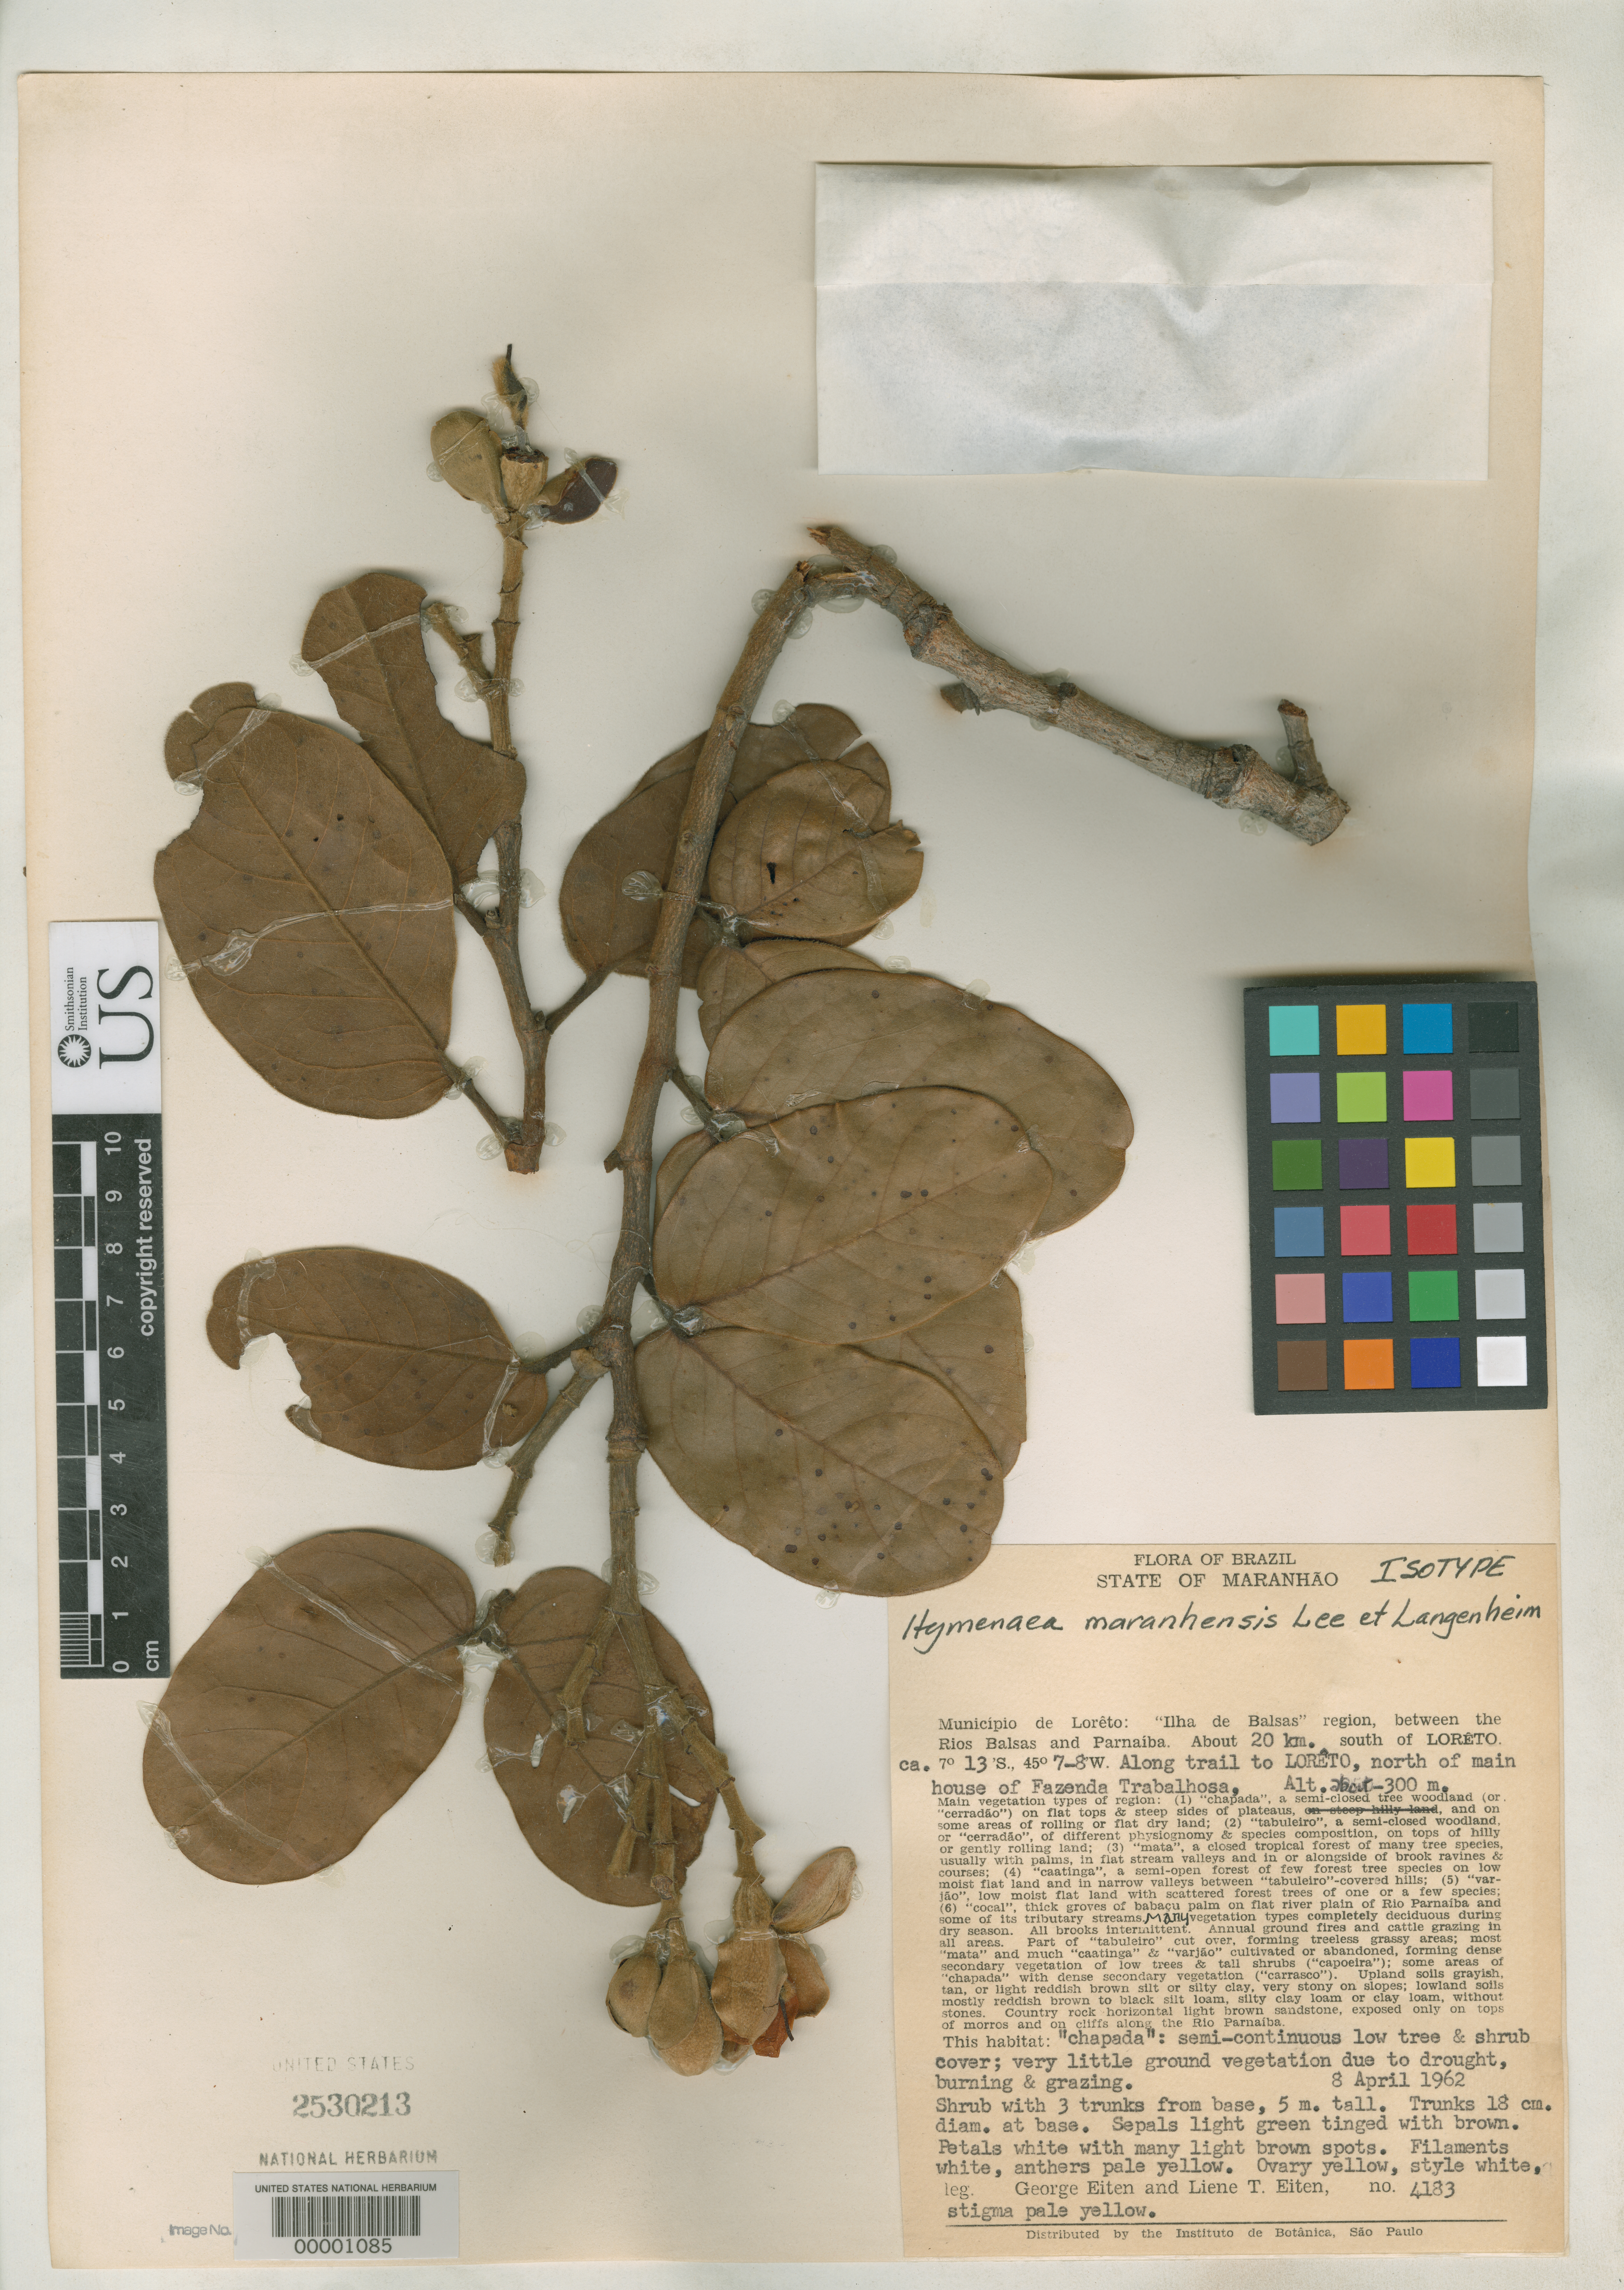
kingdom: Plantae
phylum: Tracheophyta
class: Magnoliopsida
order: Fabales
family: Fabaceae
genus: Hymenaea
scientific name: Hymenaea maranhensis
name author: Y.T. Lee & Langenh.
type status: Isotype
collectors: G. Eiten & L. T. Eiten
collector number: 4148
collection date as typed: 08 Apr 1962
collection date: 1962-04-08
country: Brazil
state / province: Maranhão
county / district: Lorêto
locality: S of Loreto between Balsas and Parnaiba River.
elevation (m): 300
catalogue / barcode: US 2530213